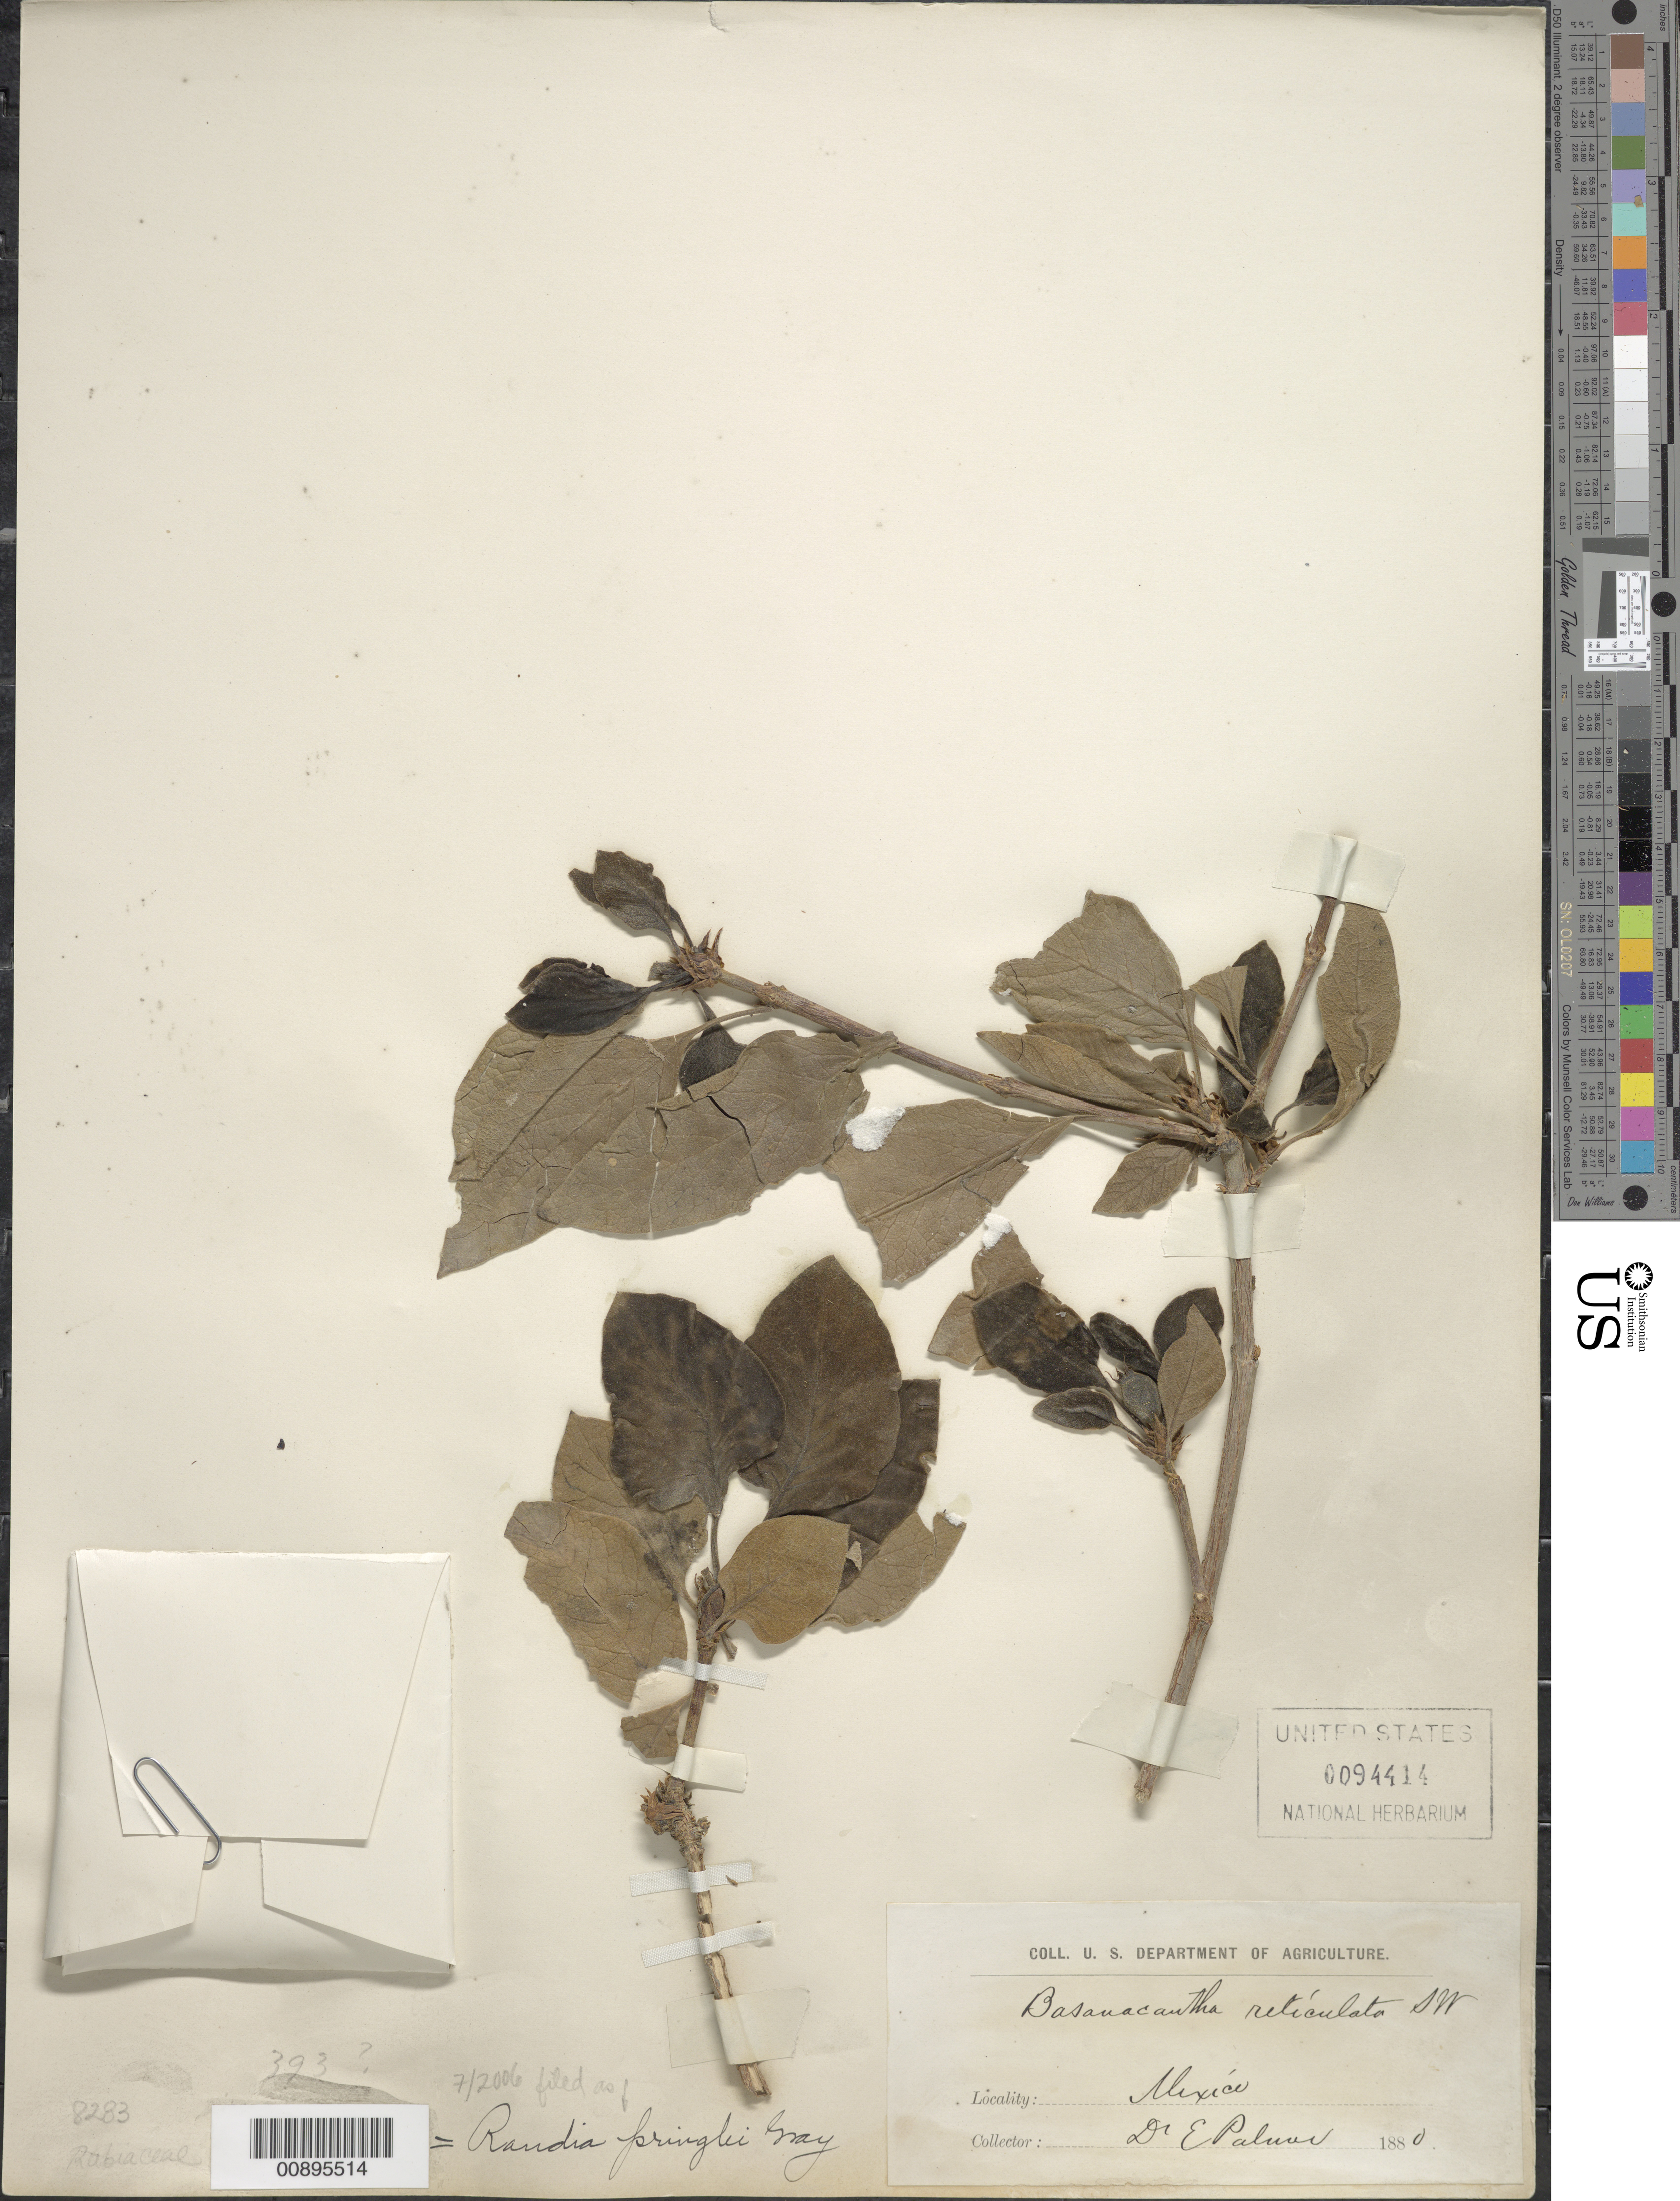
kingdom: Plantae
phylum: Tracheophyta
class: Magnoliopsida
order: Gentianales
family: Rubiaceae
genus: Randia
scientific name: Randia pringlei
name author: (S. Watson) A. Gray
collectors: E. Palmer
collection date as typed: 1880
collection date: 1880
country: Mexico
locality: Mexico.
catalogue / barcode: US 94414